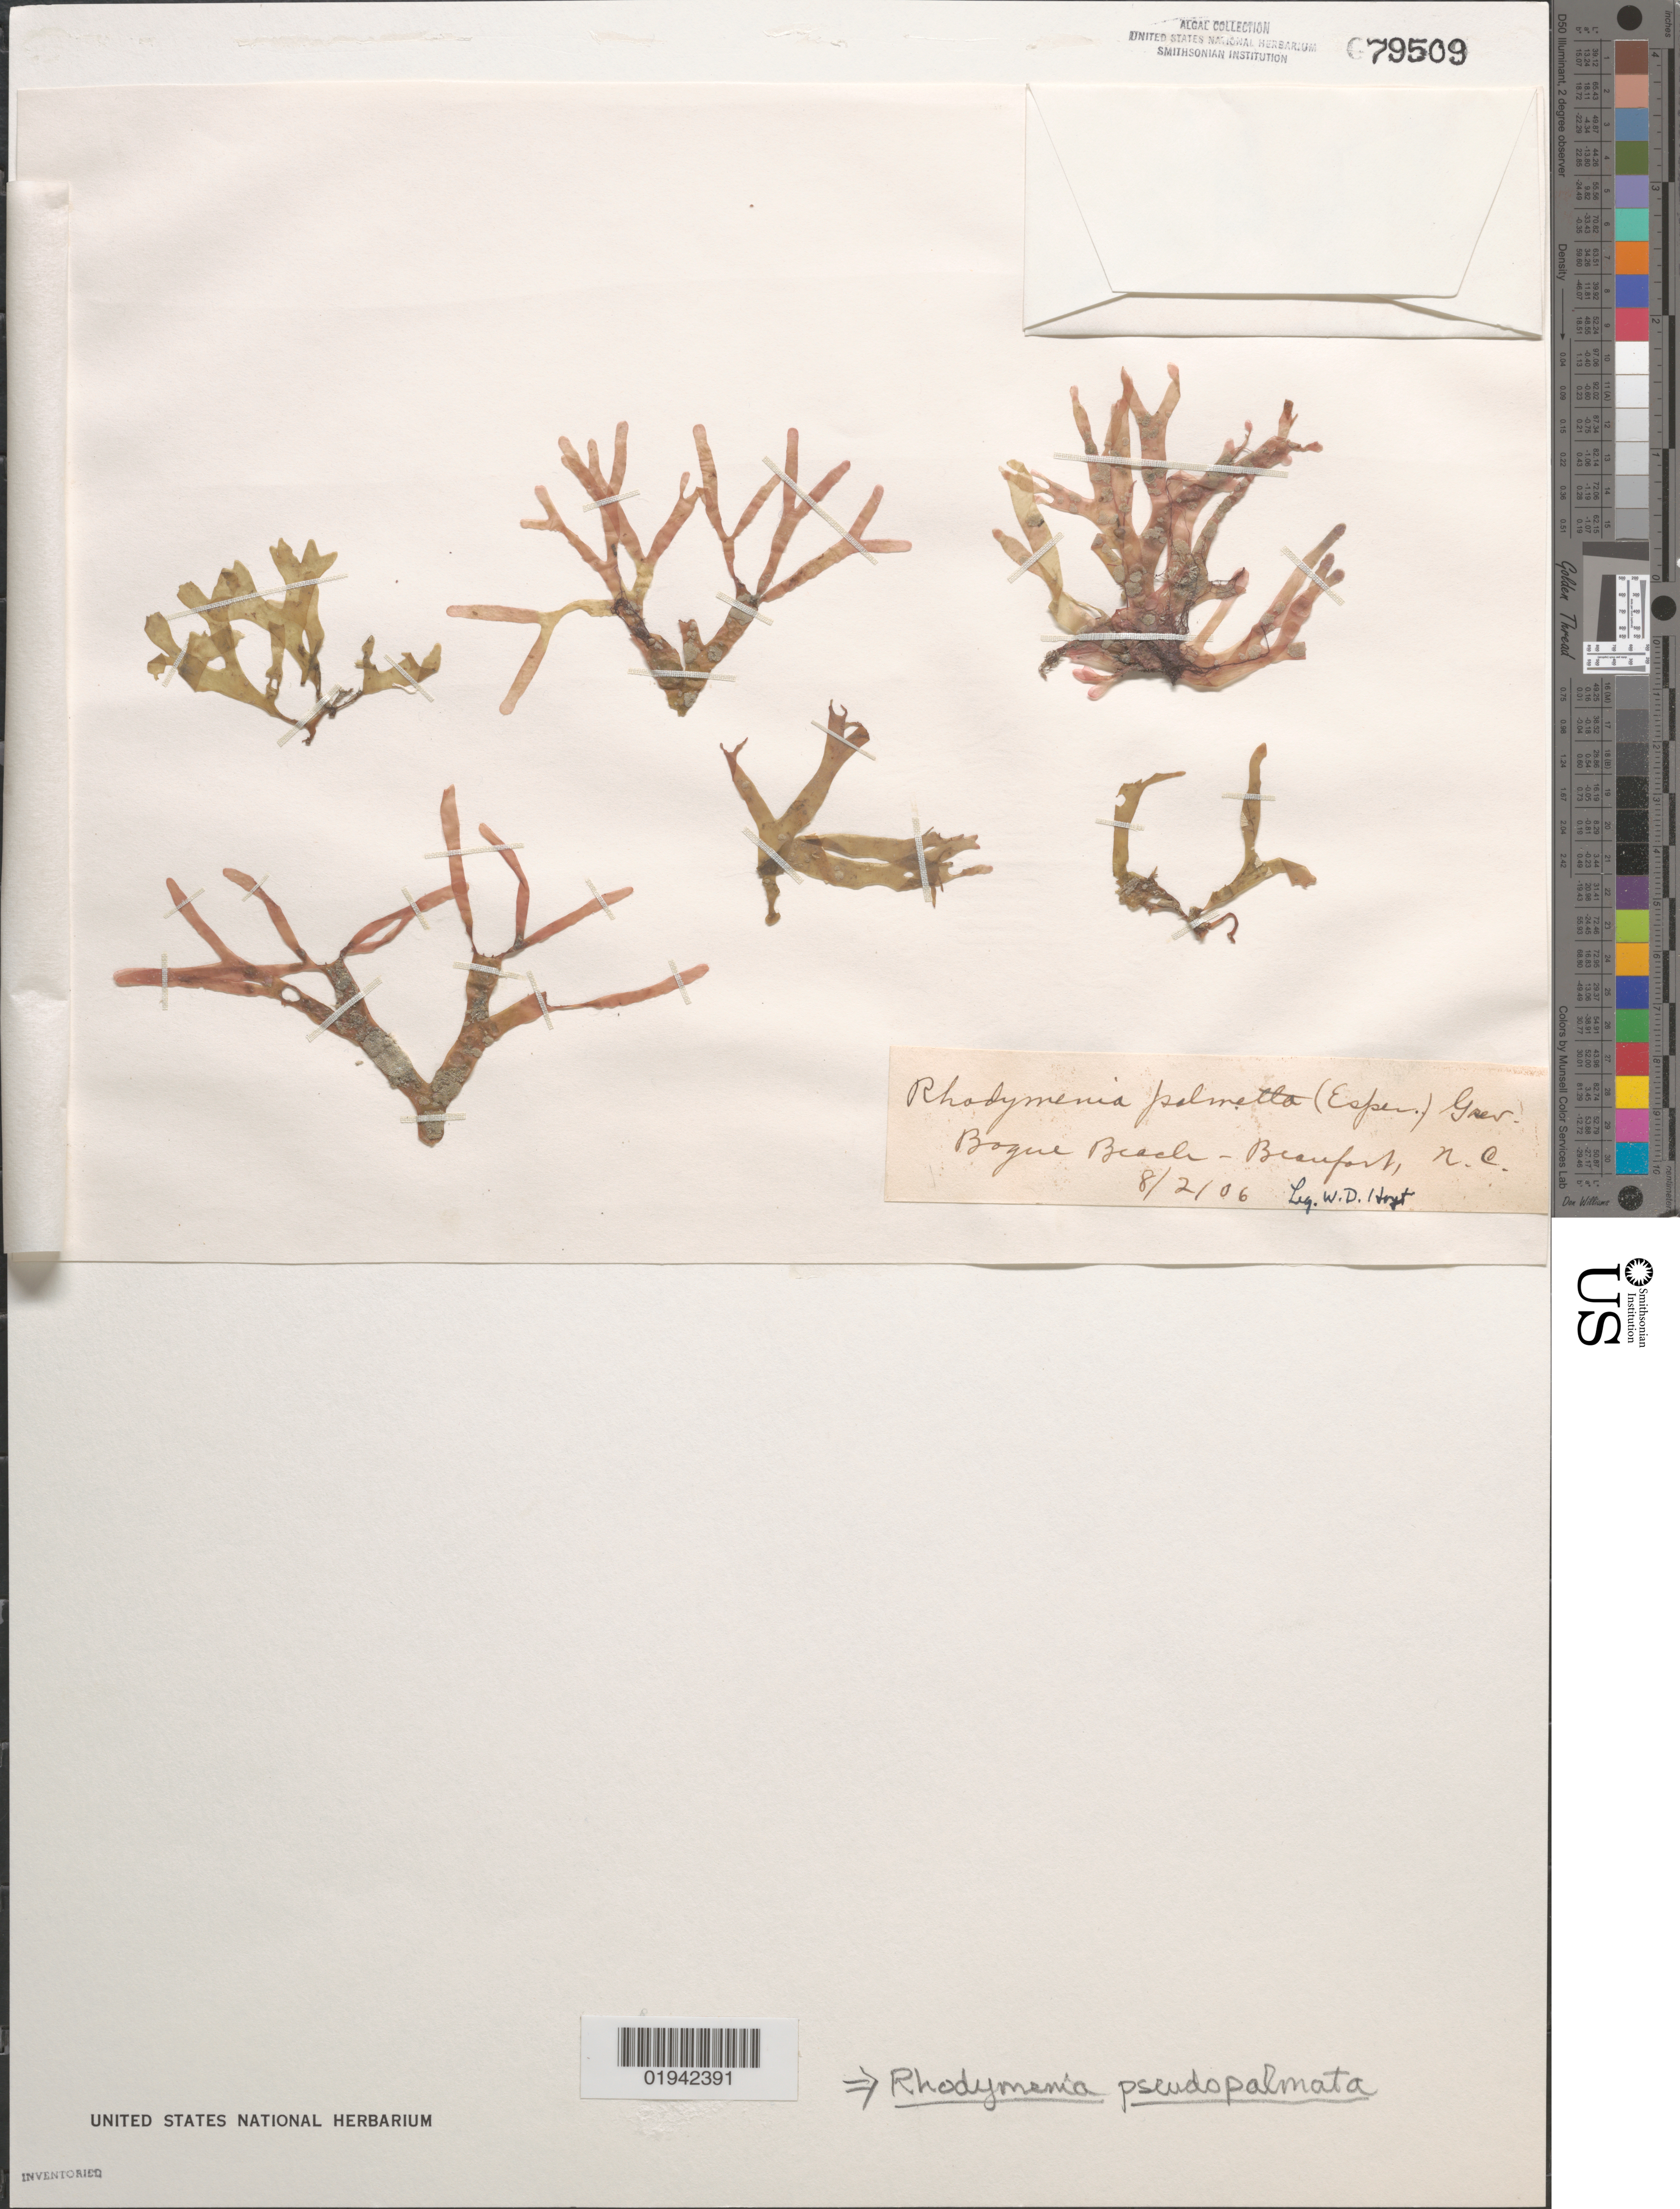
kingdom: Plantae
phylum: Rhodophyta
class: Florideophyceae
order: Rhodymeniales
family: Rhodymeniaceae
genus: Rhodymenia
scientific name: Rhodymenia pseudopalmata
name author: (J.V.Lamouroux) P.C. Silva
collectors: W. D. Hoyt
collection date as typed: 02 Aug 1906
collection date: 1906-08-02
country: United States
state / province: North Carolina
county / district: Carteret County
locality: Beaufort, Bogue Beach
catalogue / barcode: US 79509